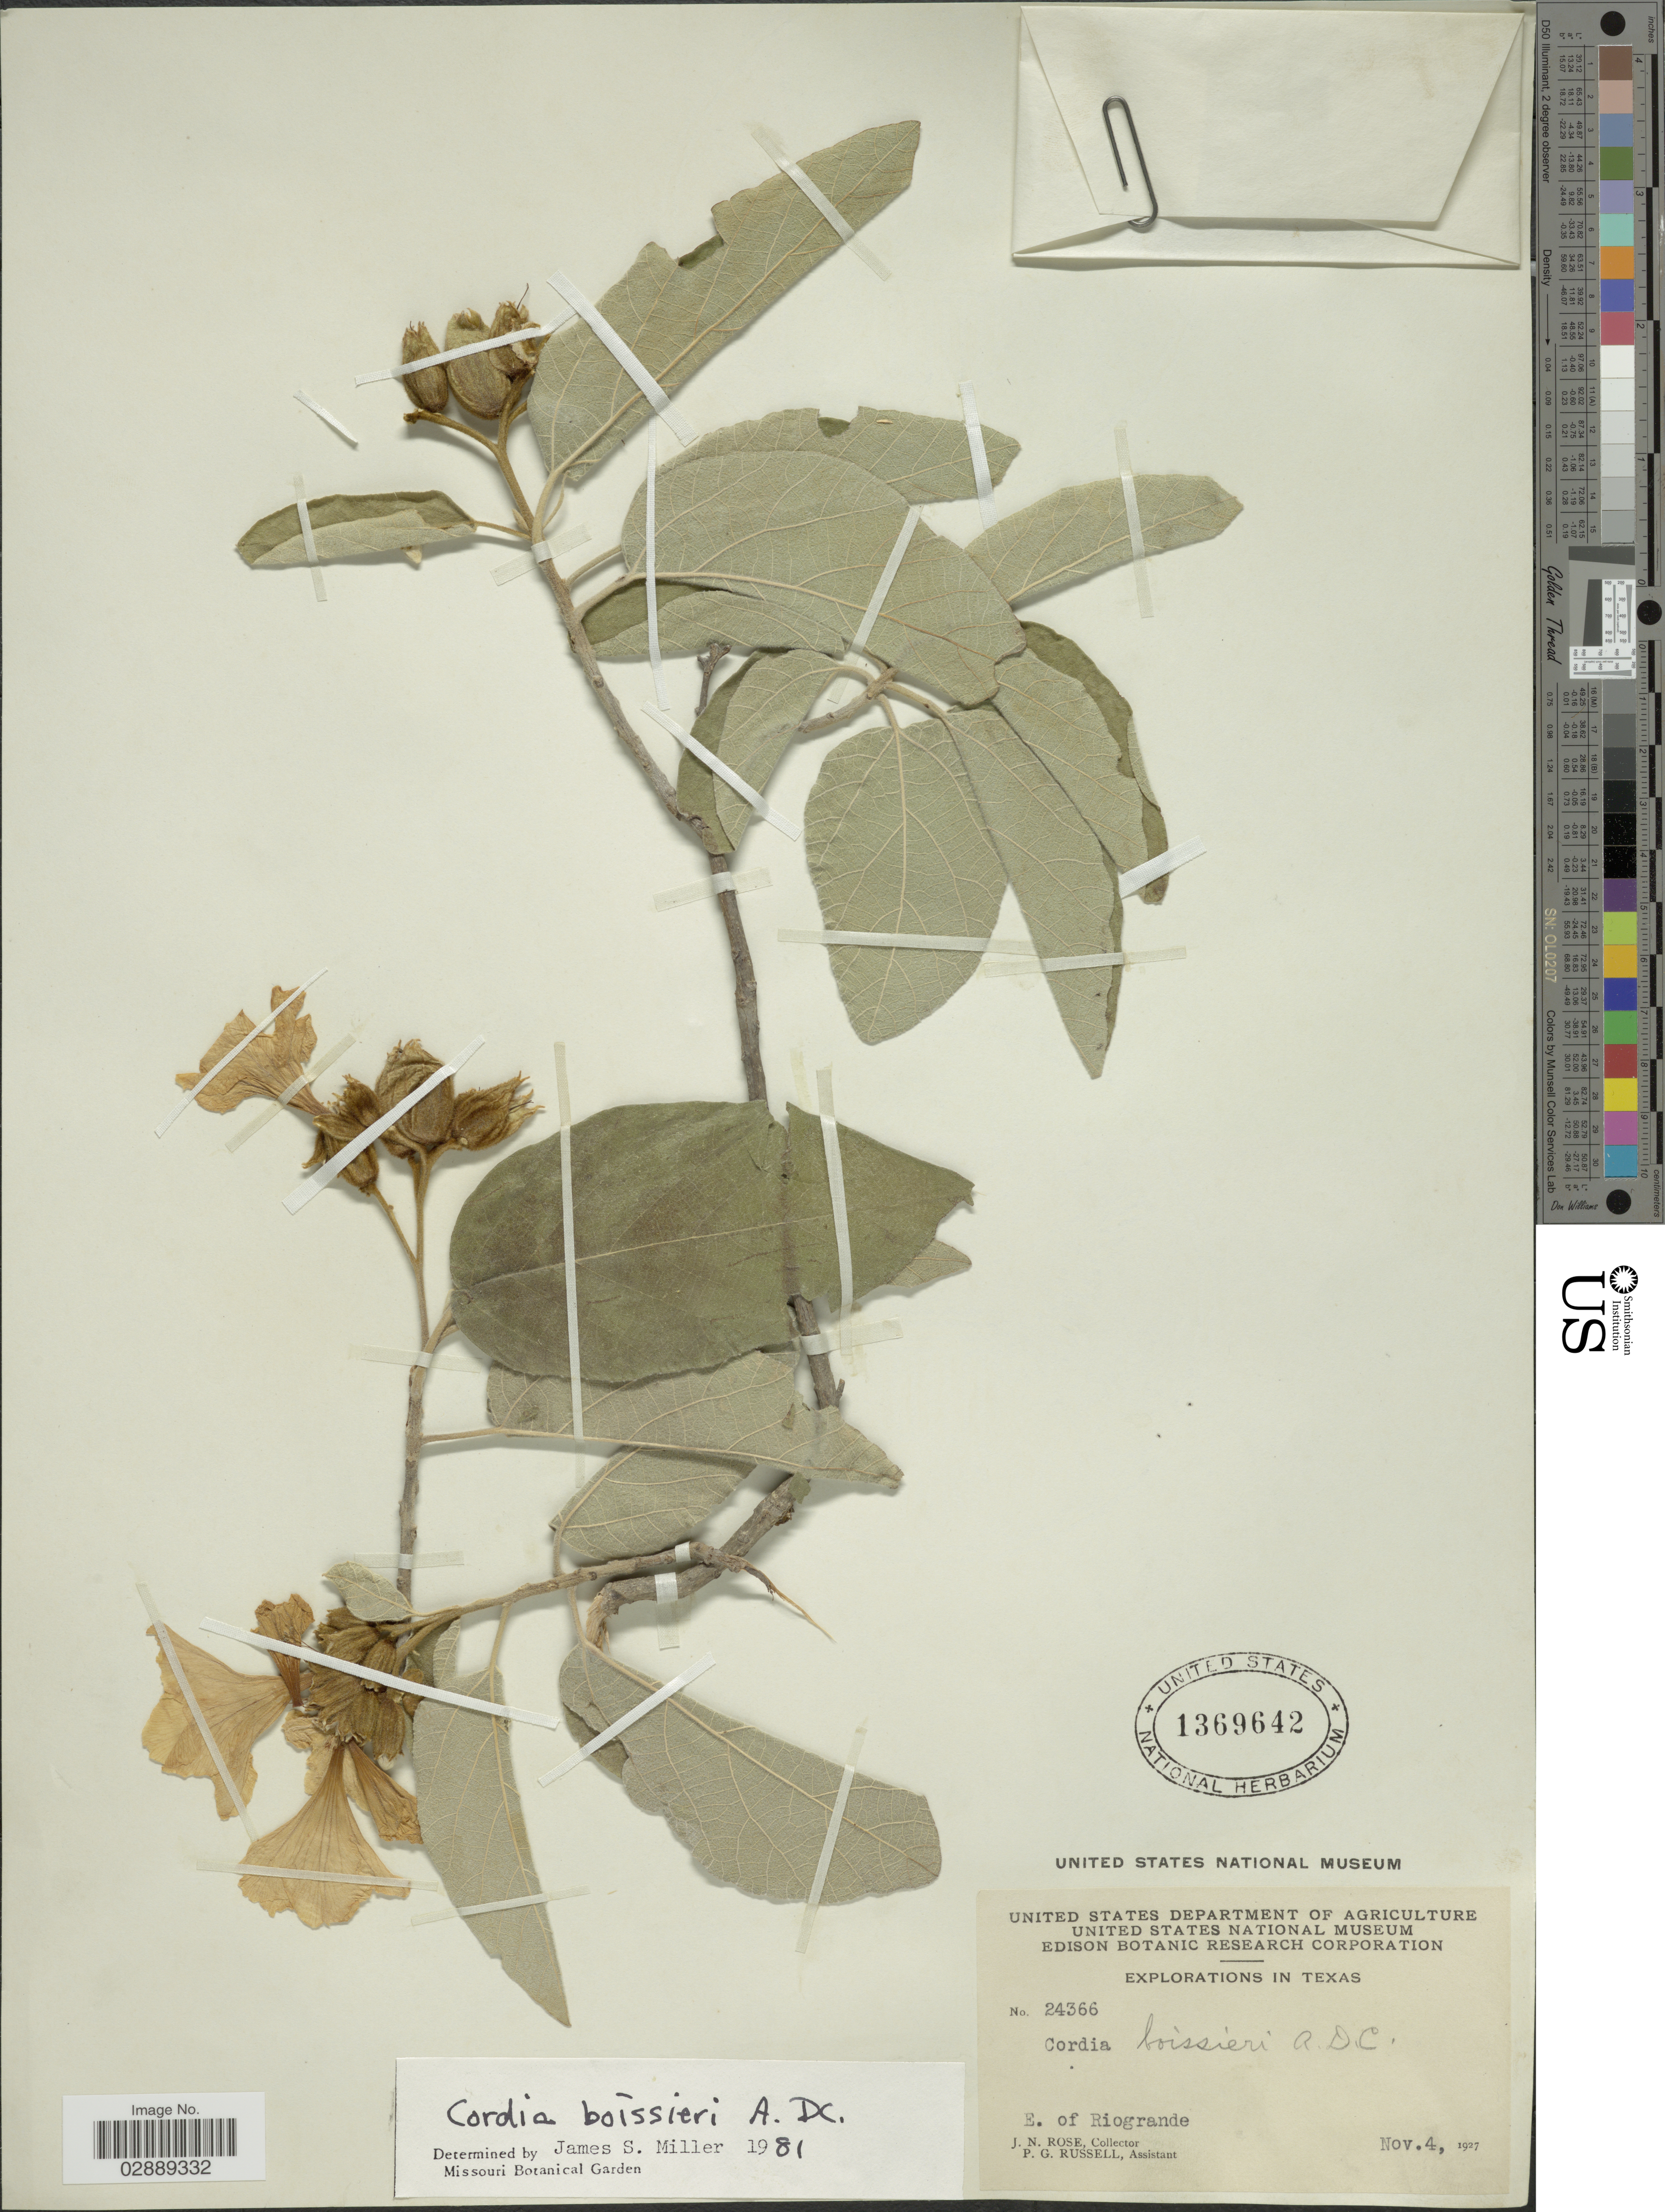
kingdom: Plantae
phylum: Tracheophyta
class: Magnoliopsida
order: Boraginales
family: Cordiaceae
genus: Cordia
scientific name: Cordia boissieri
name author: A. DC.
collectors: J. N. Rose & P. G. Russell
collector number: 24366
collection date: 1927-11-04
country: United States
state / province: Texas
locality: E. of Riogrande.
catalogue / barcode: US 1369642